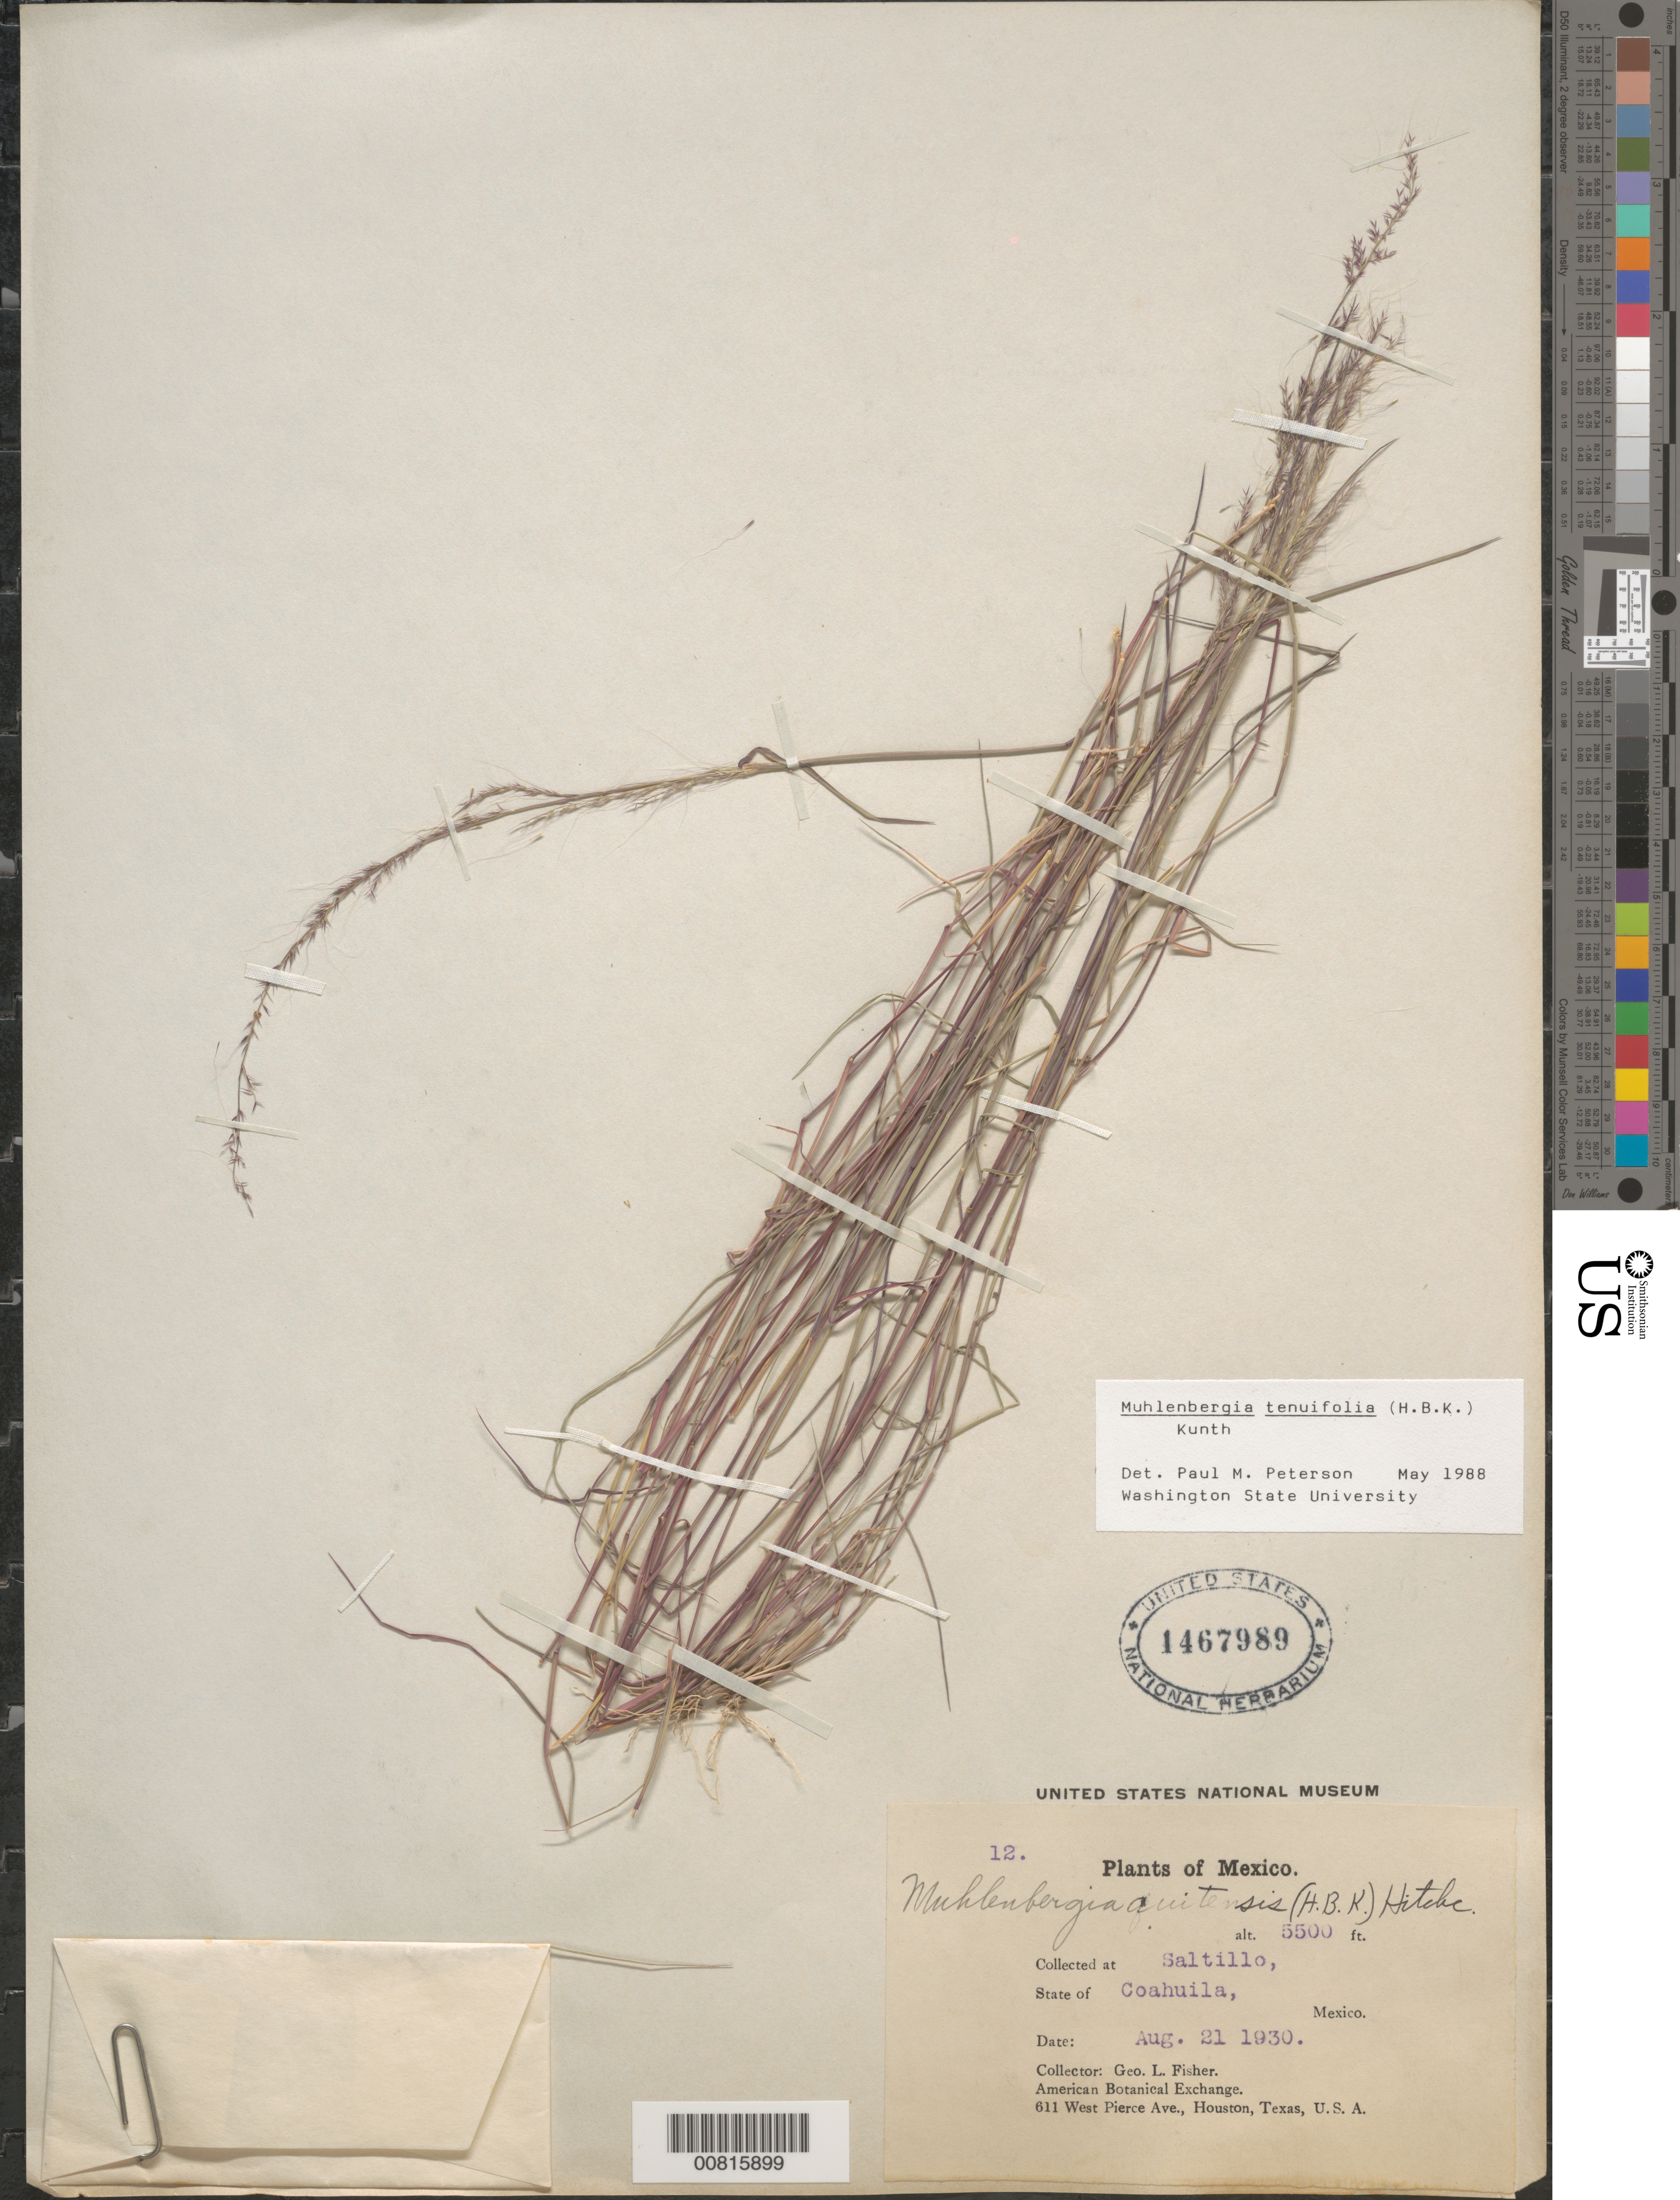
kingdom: Plantae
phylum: Tracheophyta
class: Liliopsida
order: Poales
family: Poaceae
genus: Muhlenbergia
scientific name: Muhlenbergia tenuifolia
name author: (Kunth) Kunth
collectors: G. L. Fisher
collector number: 12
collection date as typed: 21 Aug 1930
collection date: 1930-08-21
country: Mexico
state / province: Coahuila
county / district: Saltillo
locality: Saltillo, mpio. Saltillo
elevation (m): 1676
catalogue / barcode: US 1467989